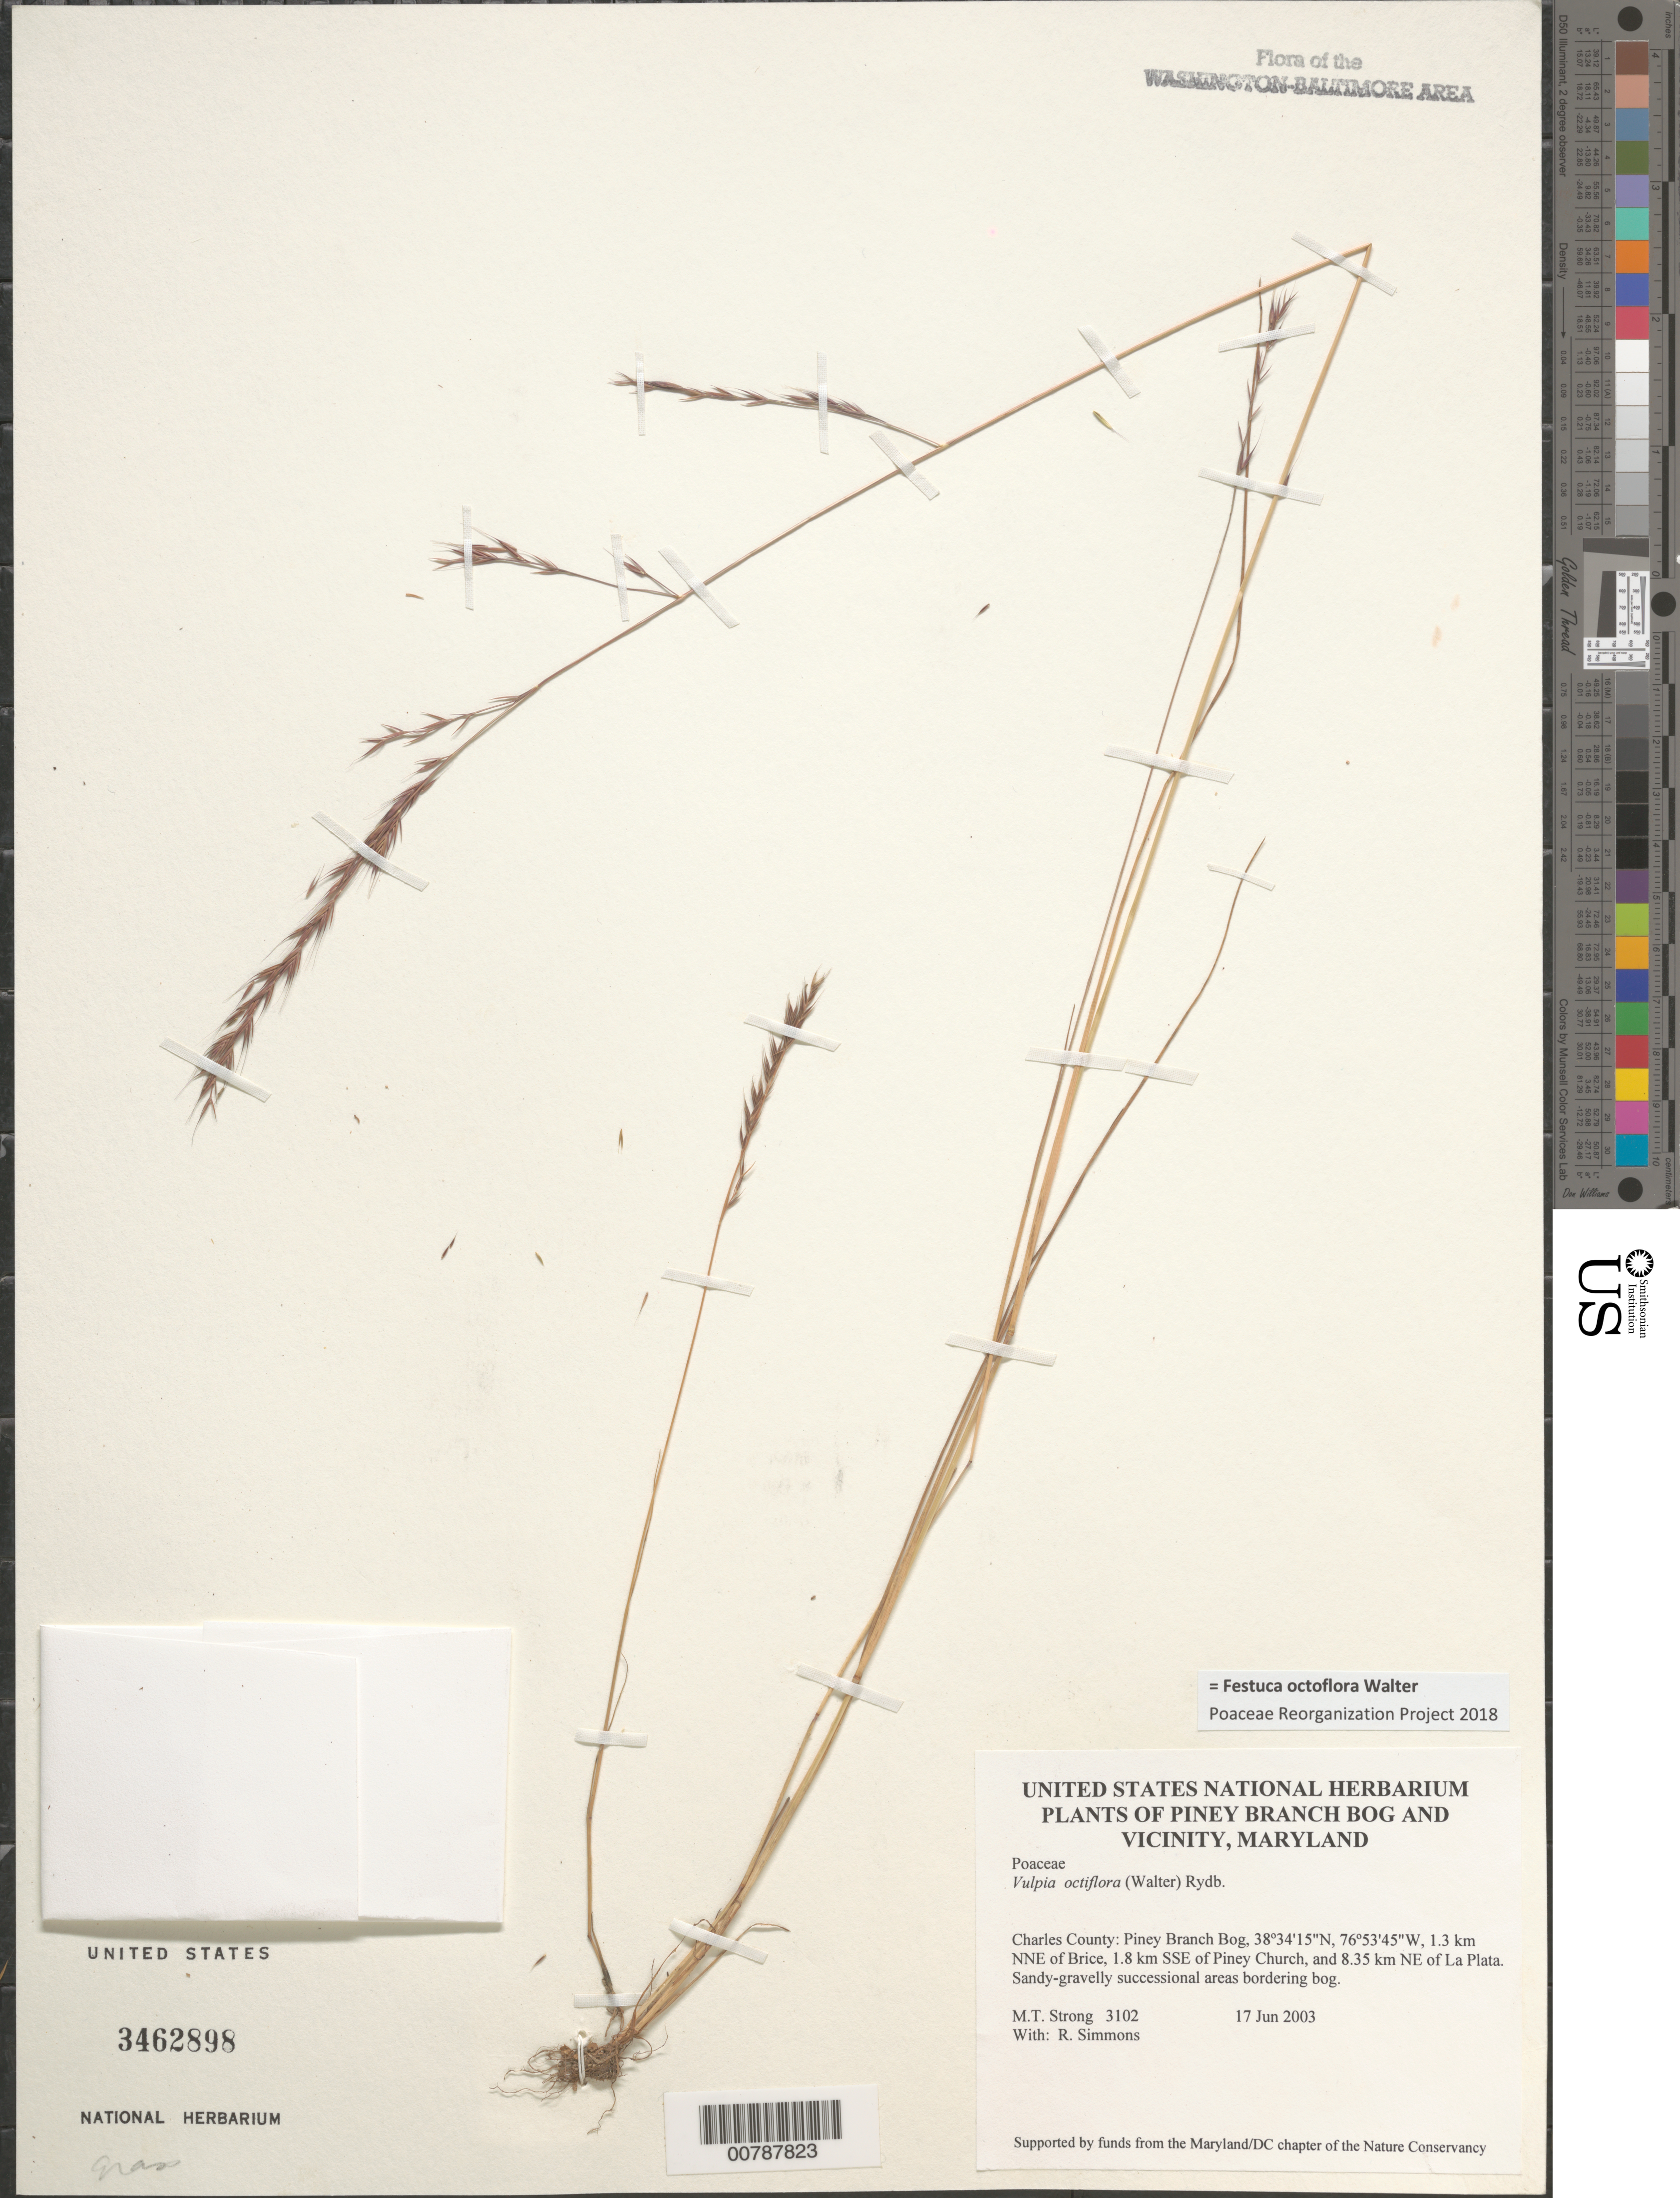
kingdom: Plantae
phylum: Tracheophyta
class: Liliopsida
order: Poales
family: Poaceae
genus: Festuca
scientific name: Festuca octoflora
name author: Walter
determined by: Poaceae Reorganization Project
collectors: M. T. Strong & R. H. Simmons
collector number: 3102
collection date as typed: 17 Jun 2003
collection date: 2003-06-17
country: United States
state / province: Maryland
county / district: Charles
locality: Piney Branch Bog, 1.3 km NNE of Brice, 1.8 km SSE of Piney Church, and 8.35 km NE of La Plata.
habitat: Sandy-gravelly successional areas bordering bog.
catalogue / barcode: US 3462898